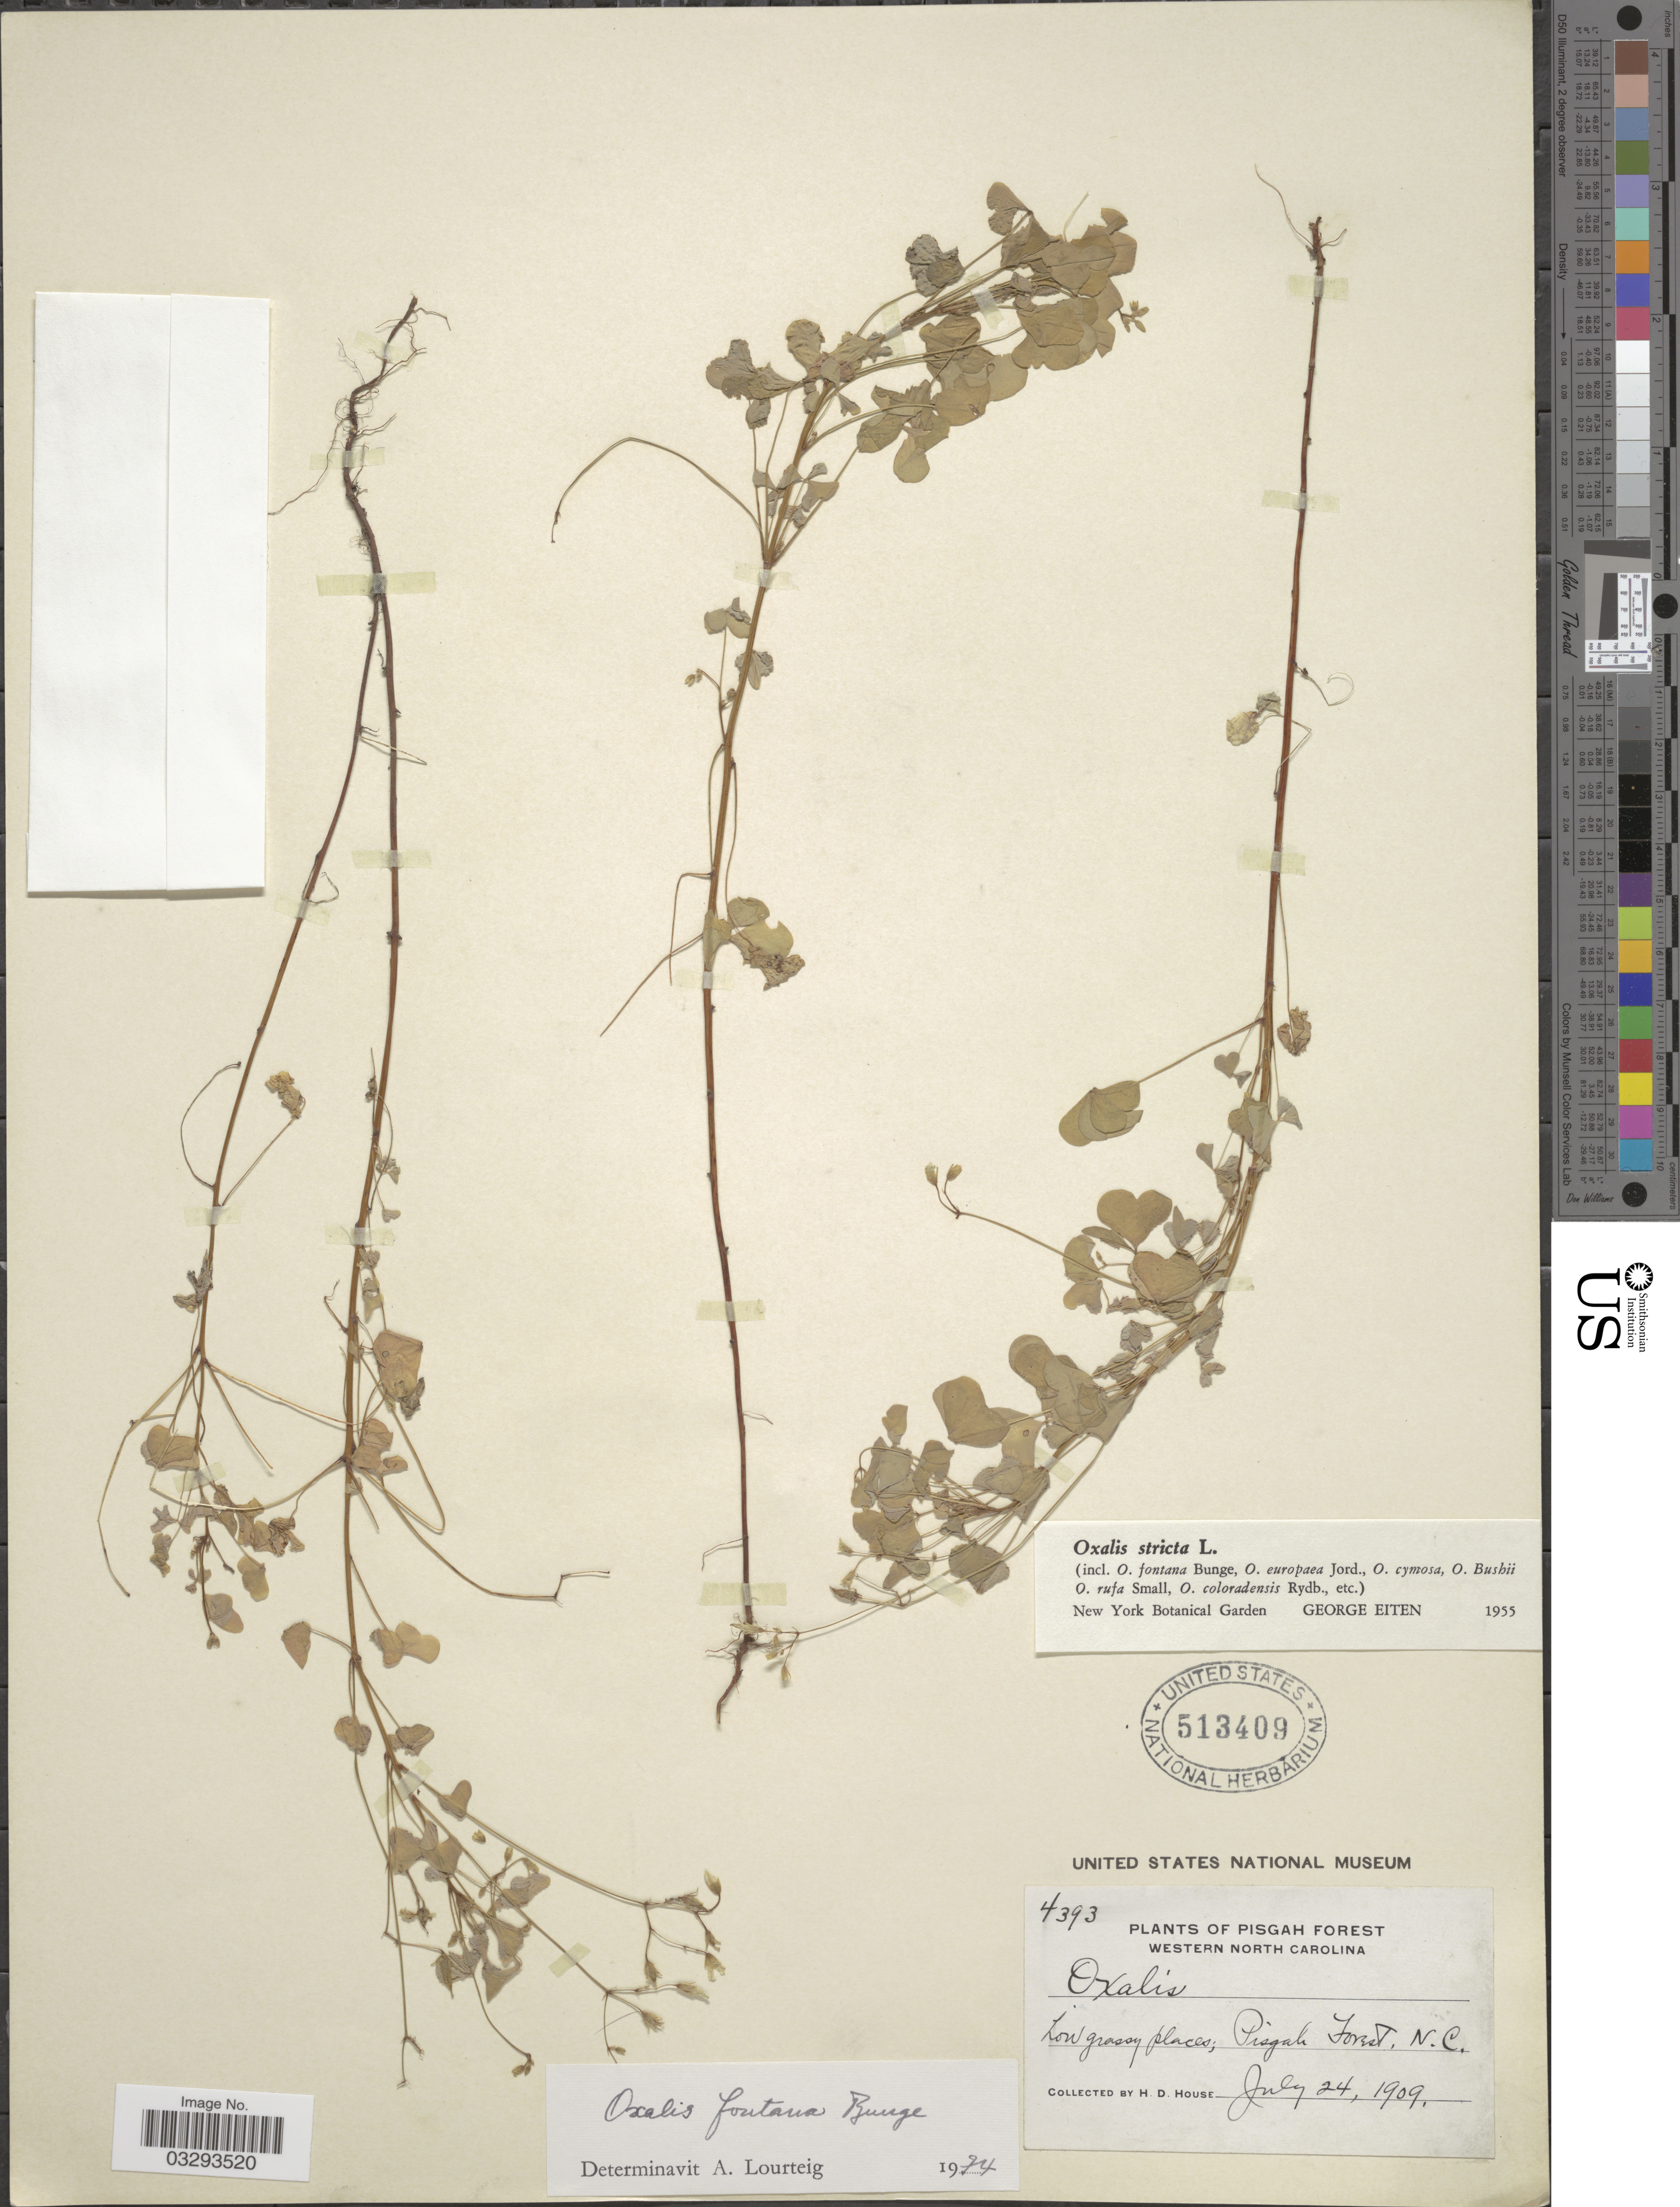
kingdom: Plantae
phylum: Tracheophyta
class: Magnoliopsida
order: Oxalidales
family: Oxalidaceae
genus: Oxalis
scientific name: Oxalis fontana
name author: Bunge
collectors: H. D. House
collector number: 4393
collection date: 1909-07-24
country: United States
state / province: North Carolina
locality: Pisgah Forest. Western North Carolina.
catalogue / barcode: US 513409